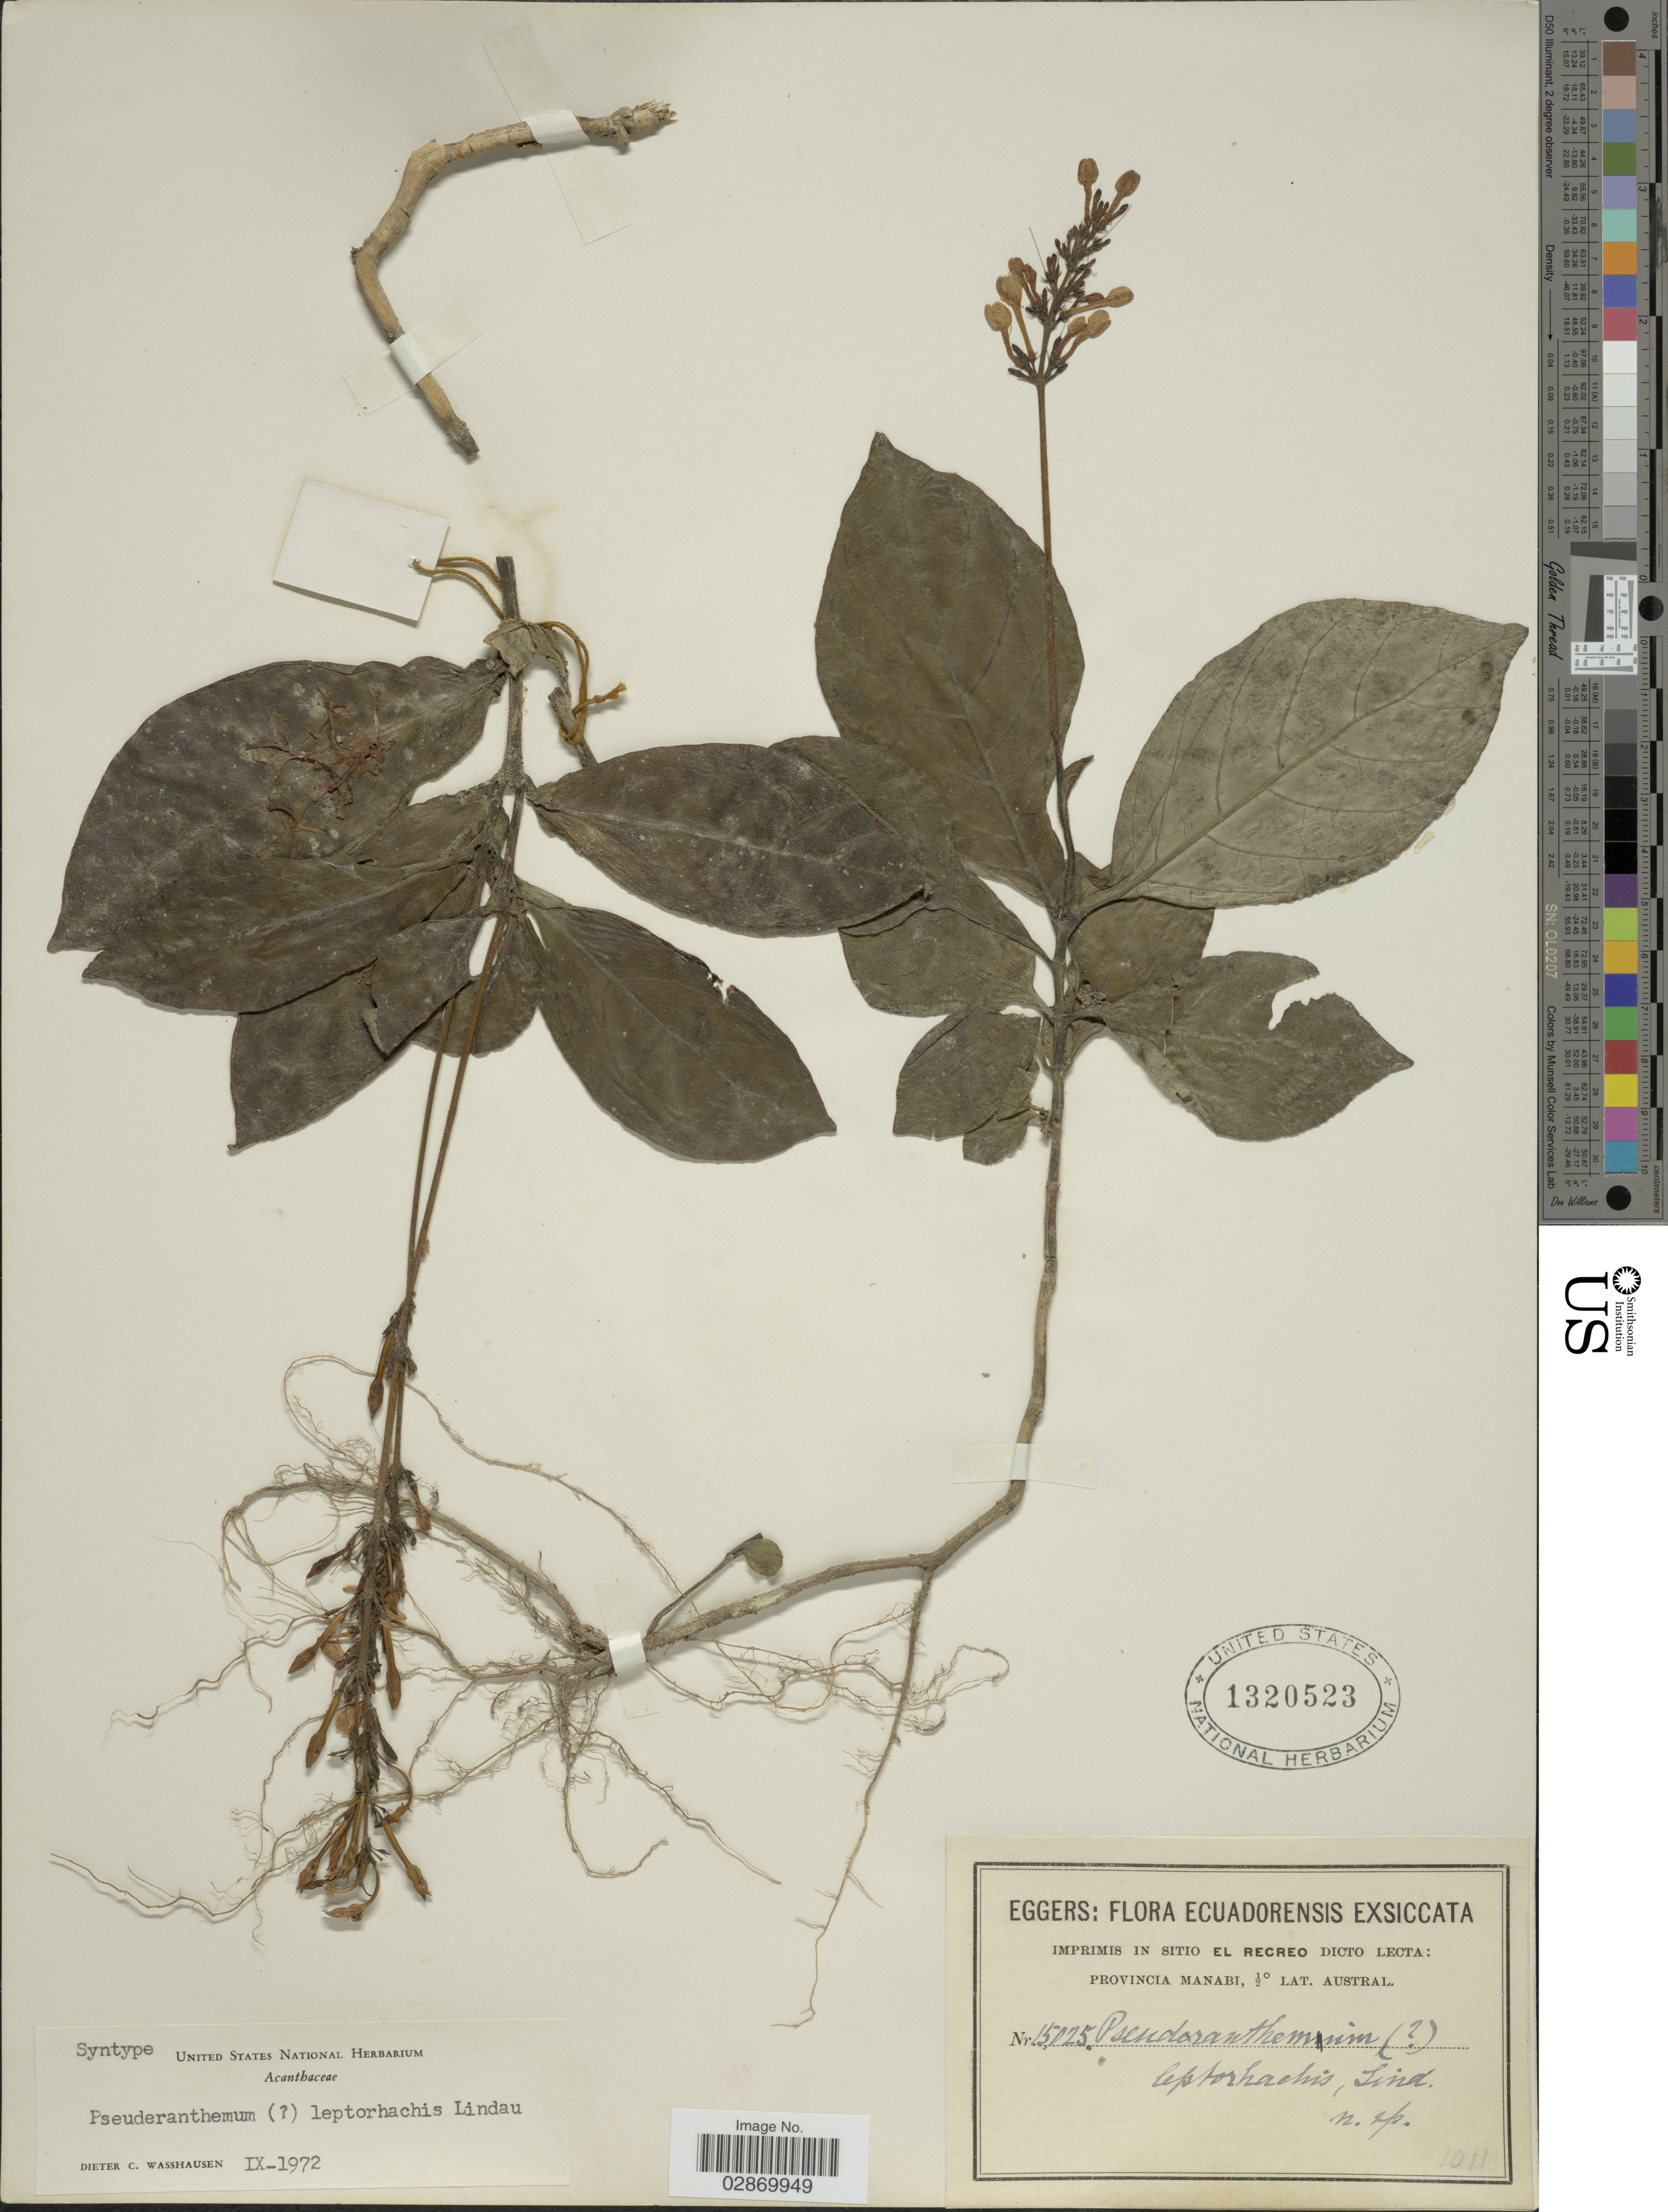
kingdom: Plantae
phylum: Tracheophyta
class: Magnoliopsida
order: Lamiales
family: Acanthaceae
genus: Pseuderanthemum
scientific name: Pseuderanthemum leptorhachis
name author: Lindau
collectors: -. Eggers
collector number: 15025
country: Ecuador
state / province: Manabí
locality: Imprimis in Sitio El Recreo Dicto Lecta: Provincia Manabi.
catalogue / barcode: US 1320523